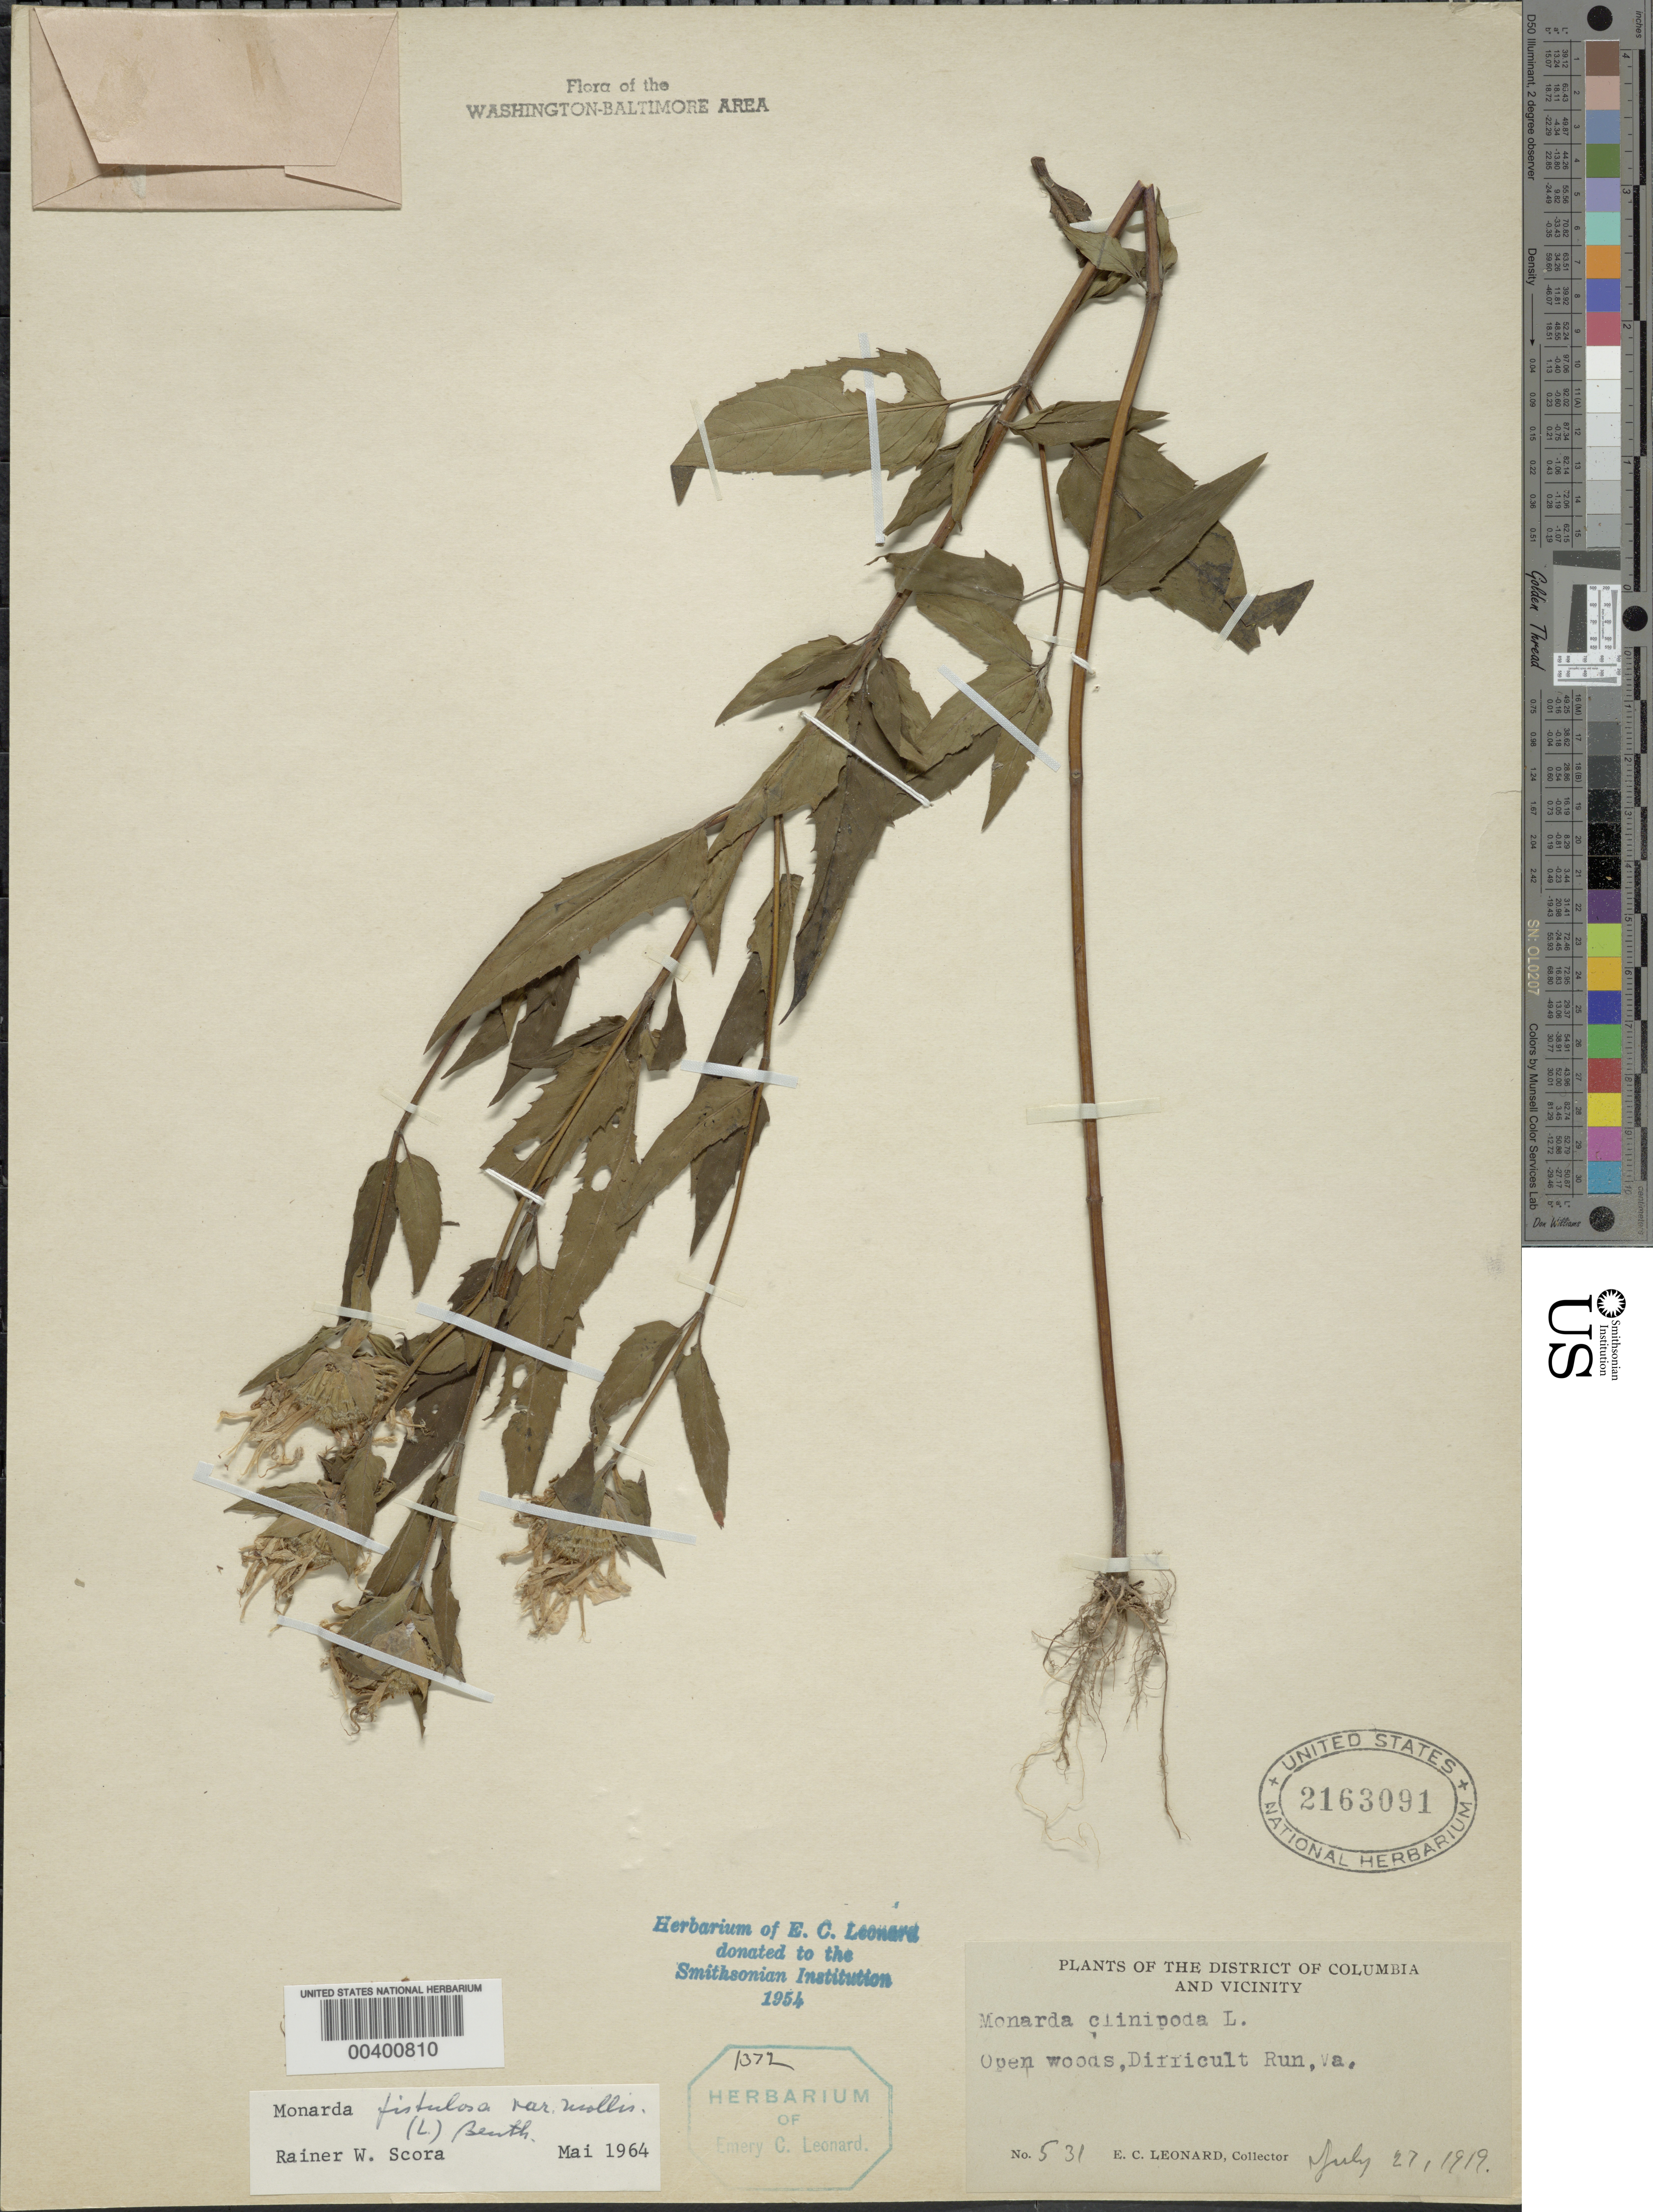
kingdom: Plantae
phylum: Tracheophyta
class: Magnoliopsida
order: Lamiales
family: Lamiaceae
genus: Monarda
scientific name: Monarda fistulosa var. mollis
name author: (L.) L.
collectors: E. C. Leonard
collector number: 531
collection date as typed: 27 Jul 1919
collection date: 1919-07-27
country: United States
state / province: Virginia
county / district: Fairfax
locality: Difficult Run C. and O. Canal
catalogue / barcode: US 2163091